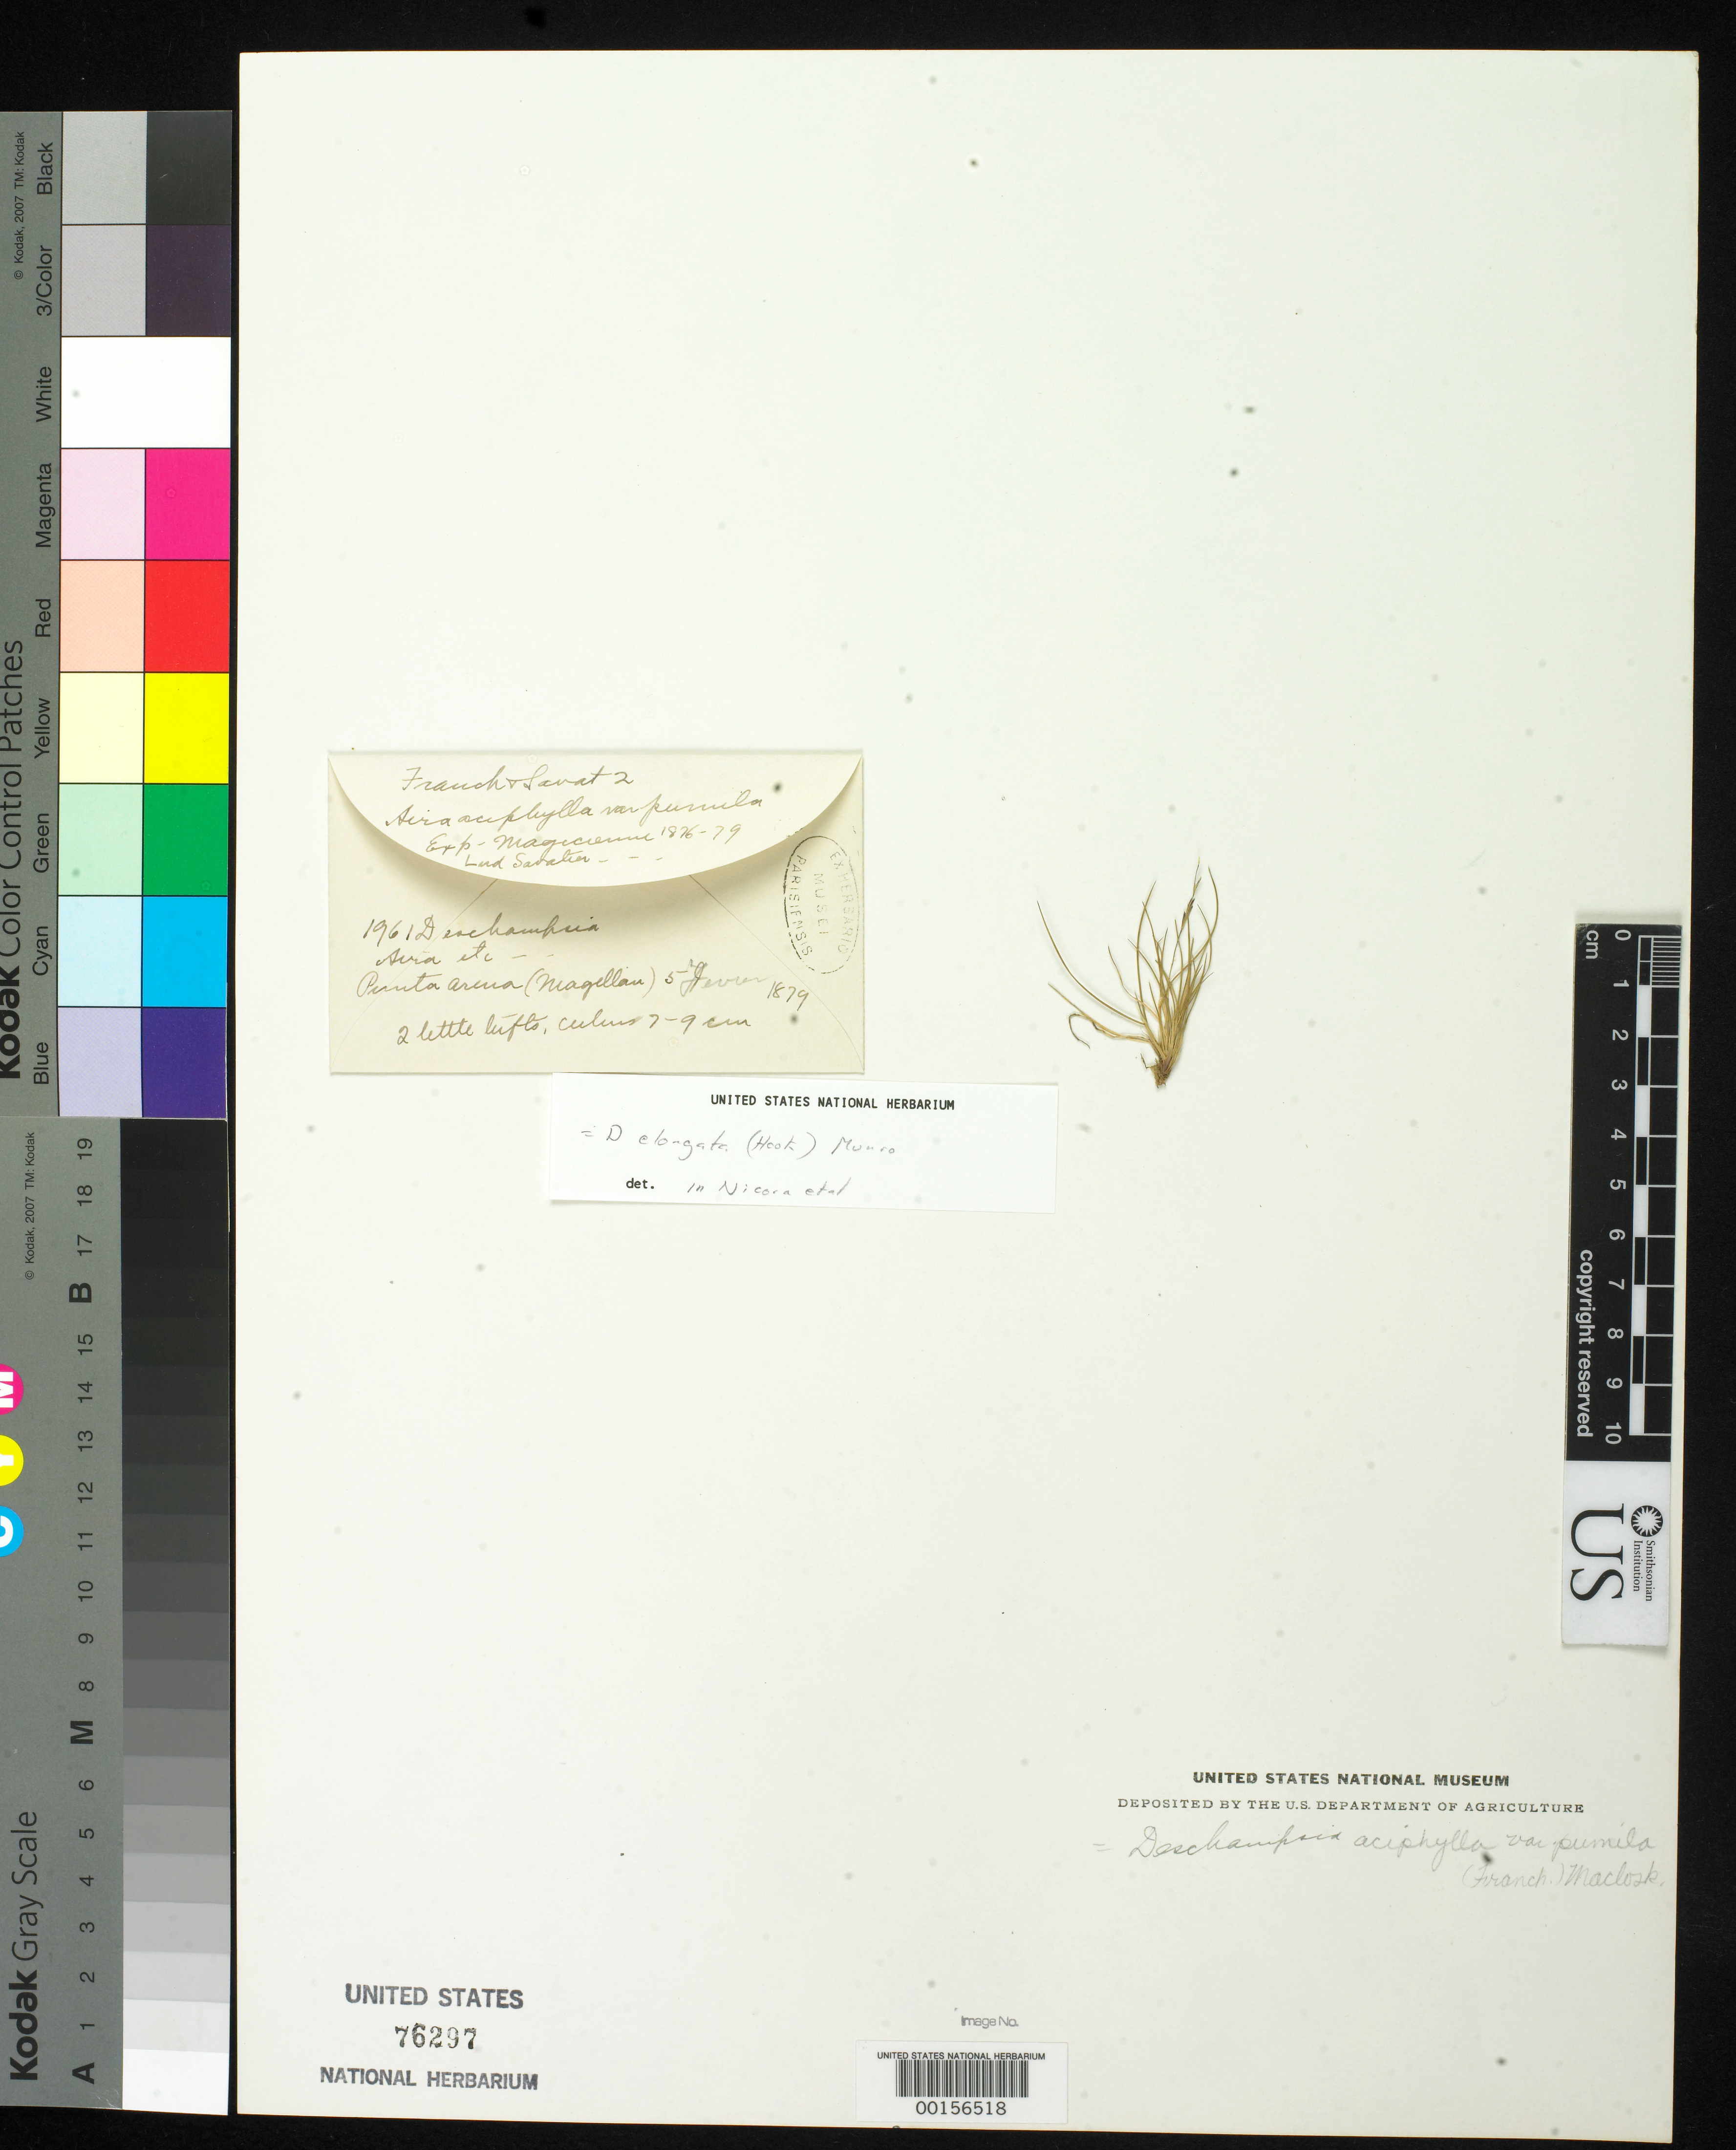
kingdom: Plantae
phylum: Tracheophyta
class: Liliopsida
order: Poales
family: Poaceae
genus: Aira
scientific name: Aira aciphylla var. pumila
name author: Franch.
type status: Type Fragment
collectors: P. Savatier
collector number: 1961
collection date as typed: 05 --- 1879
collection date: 1879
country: Chile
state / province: Magallanes y de la Antártica Chilena (XII)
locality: Punta-Arenas.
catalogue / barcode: US 76297